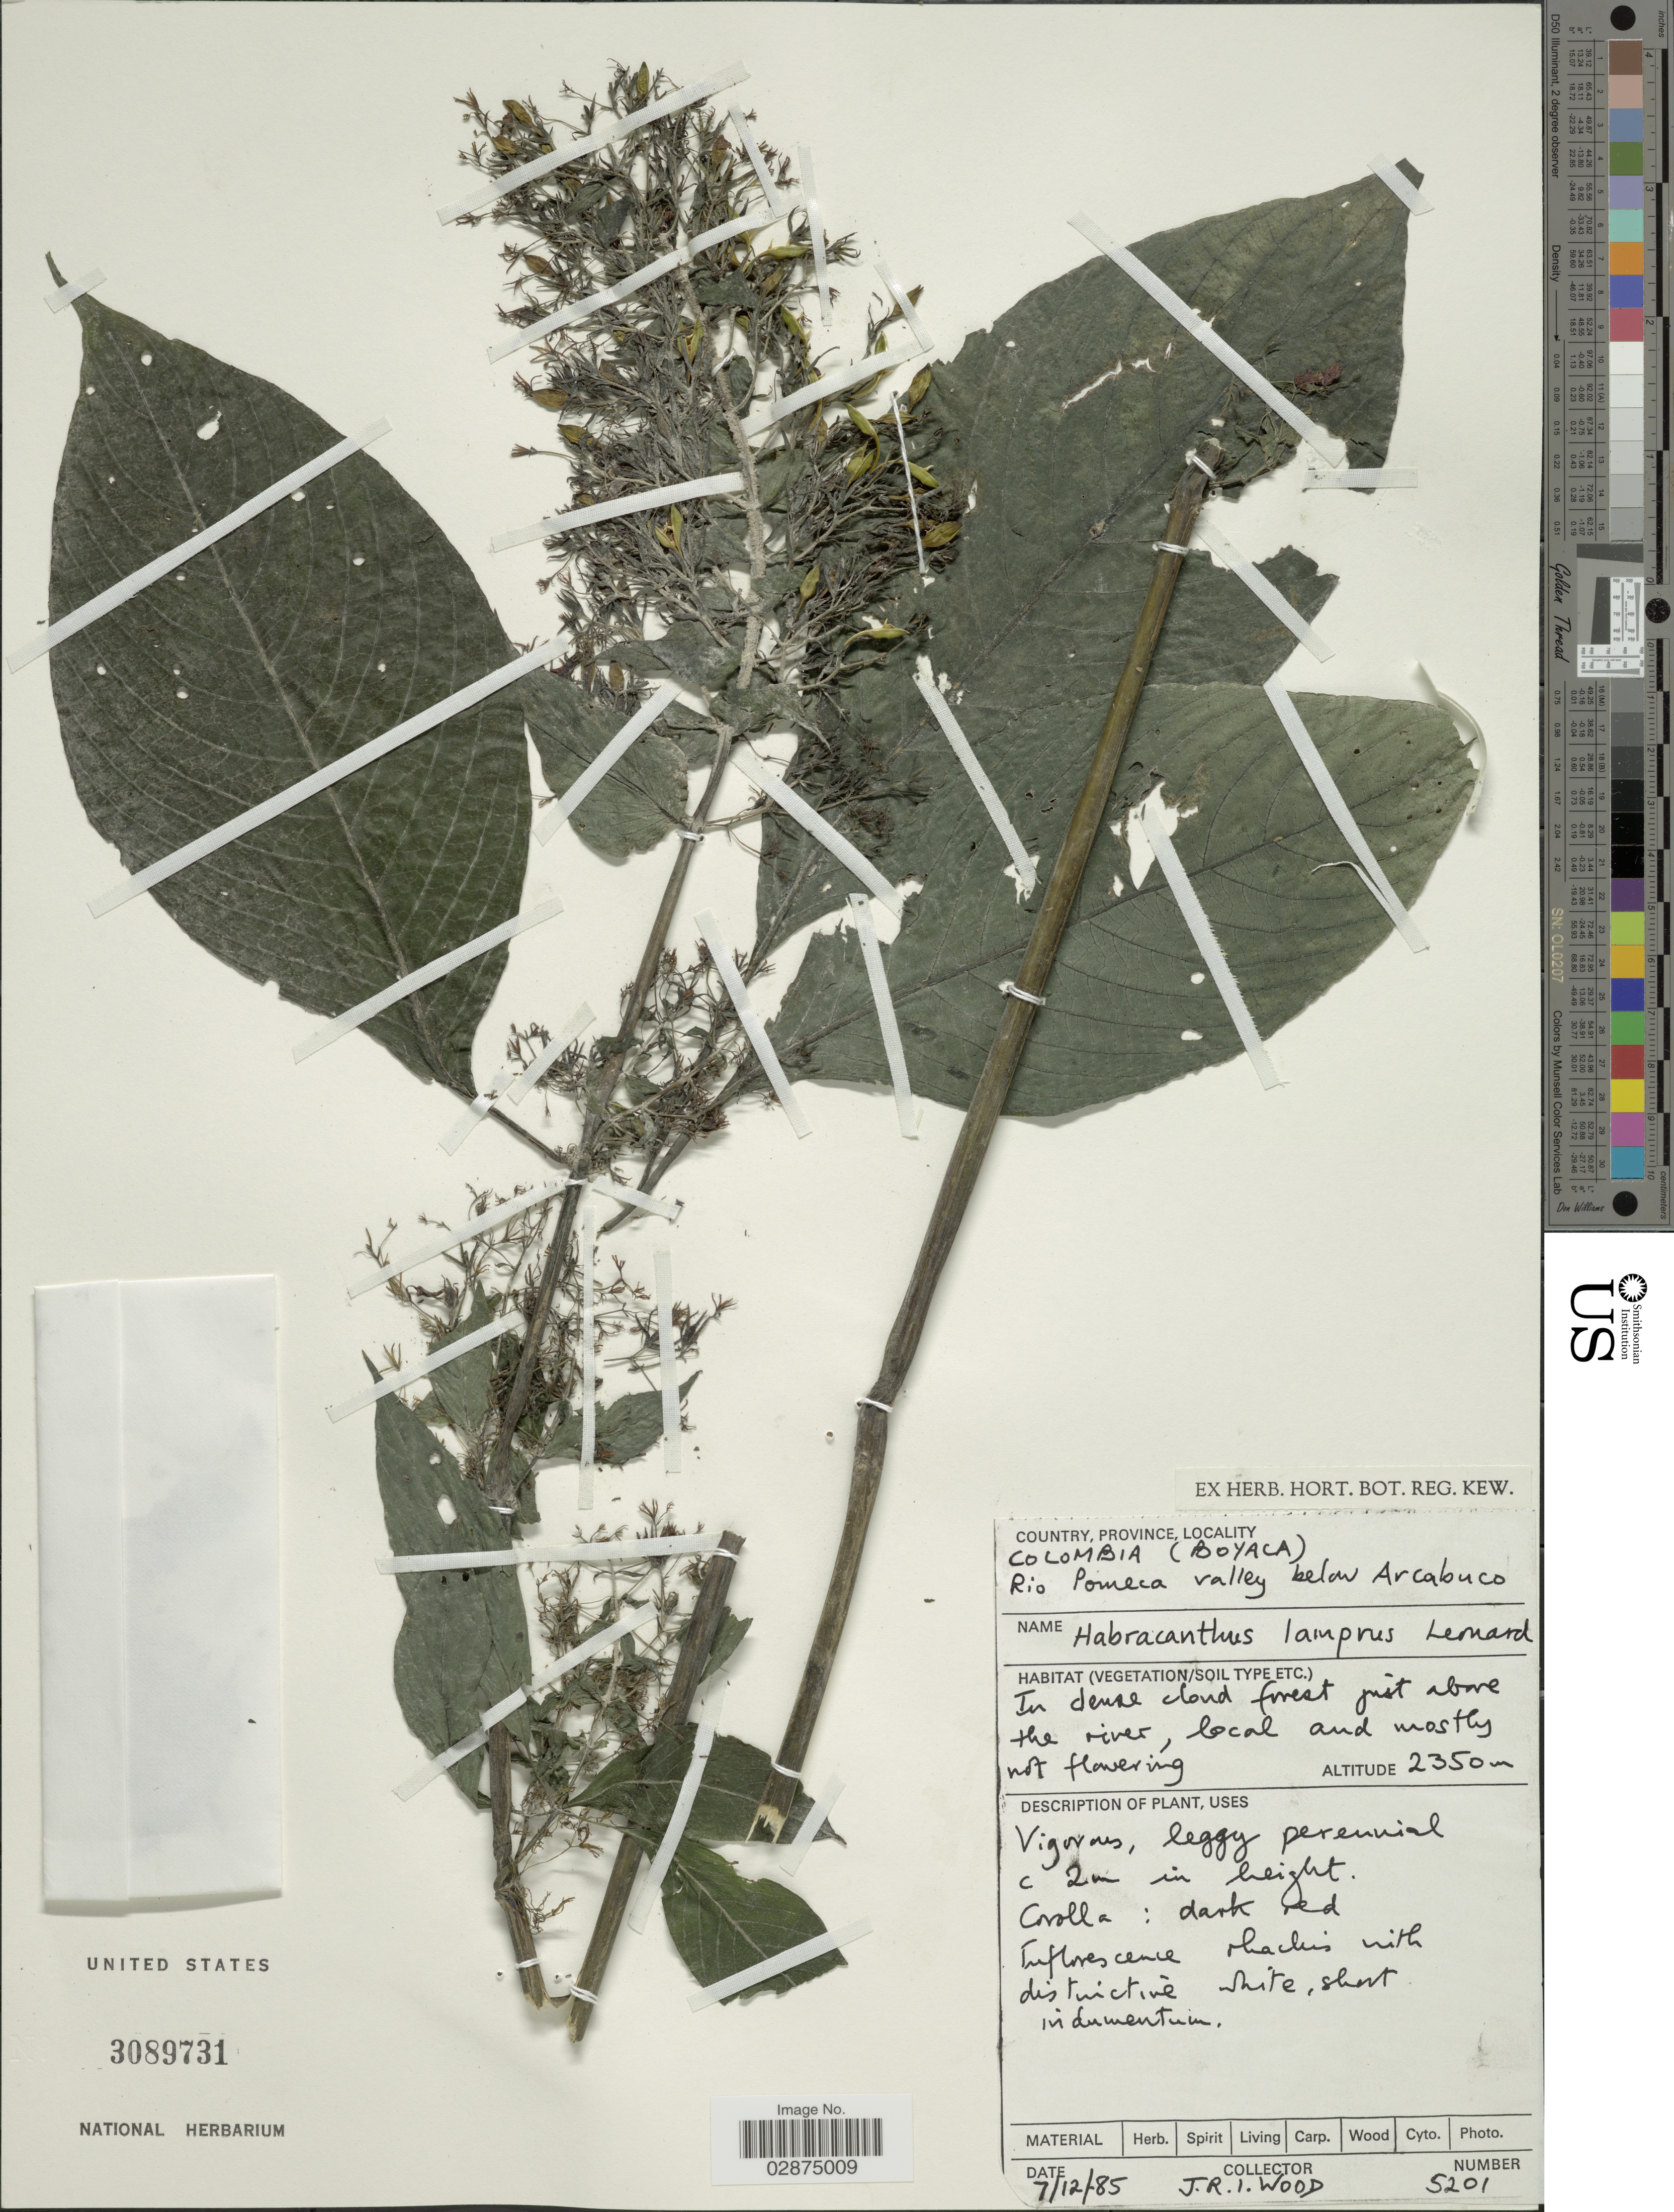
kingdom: Plantae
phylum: Tracheophyta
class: Magnoliopsida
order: Lamiales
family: Acanthaceae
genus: Habracanthus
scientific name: Habracanthus lamprus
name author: Leonard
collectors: J. R. I. Wood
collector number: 5201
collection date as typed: Transcribed d/m/y: 7/12/85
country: Colombia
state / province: Boyacá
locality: Rio Pomeca valley below Arcabuco.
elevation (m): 2350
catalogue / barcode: US 3089731